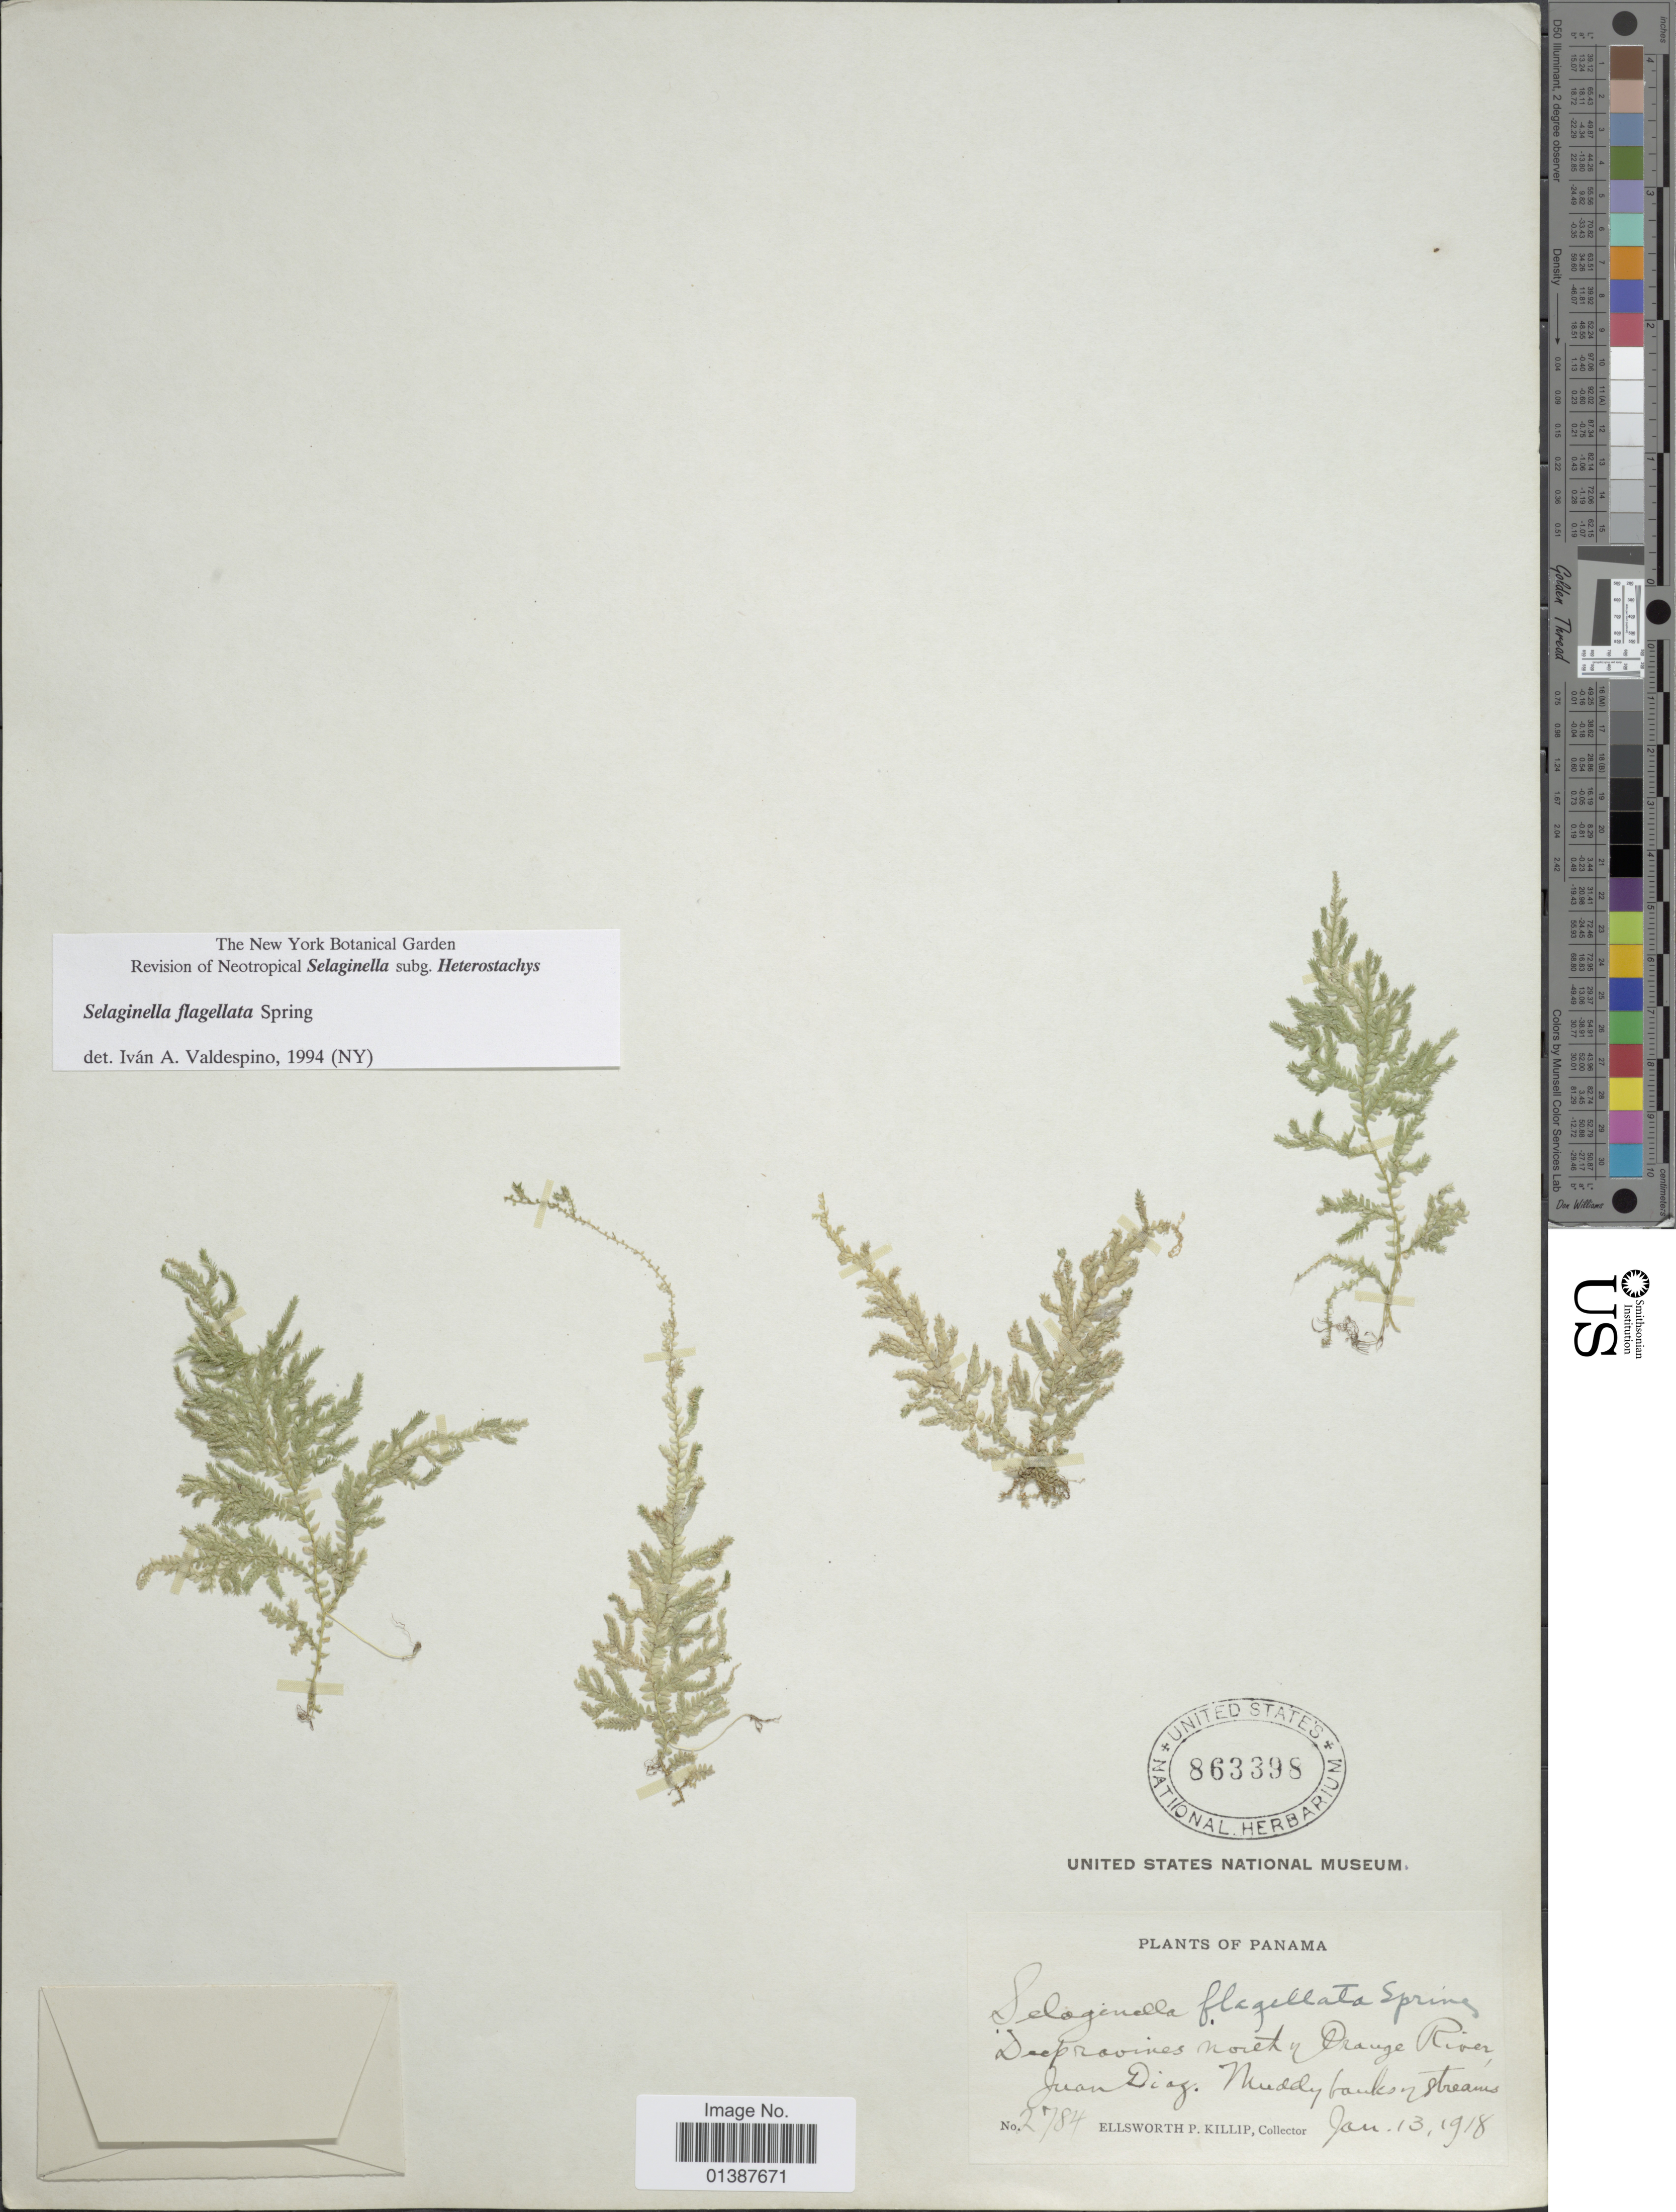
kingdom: Plantae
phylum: Tracheophyta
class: Lycopodiopsida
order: Selaginellales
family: Selaginellaceae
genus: Selaginella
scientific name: Selaginella flagellata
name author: Spring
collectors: E. P. Killip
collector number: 2784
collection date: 1918-01-13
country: Panama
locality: North of Orange River Juan Diaz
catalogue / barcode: US 863398